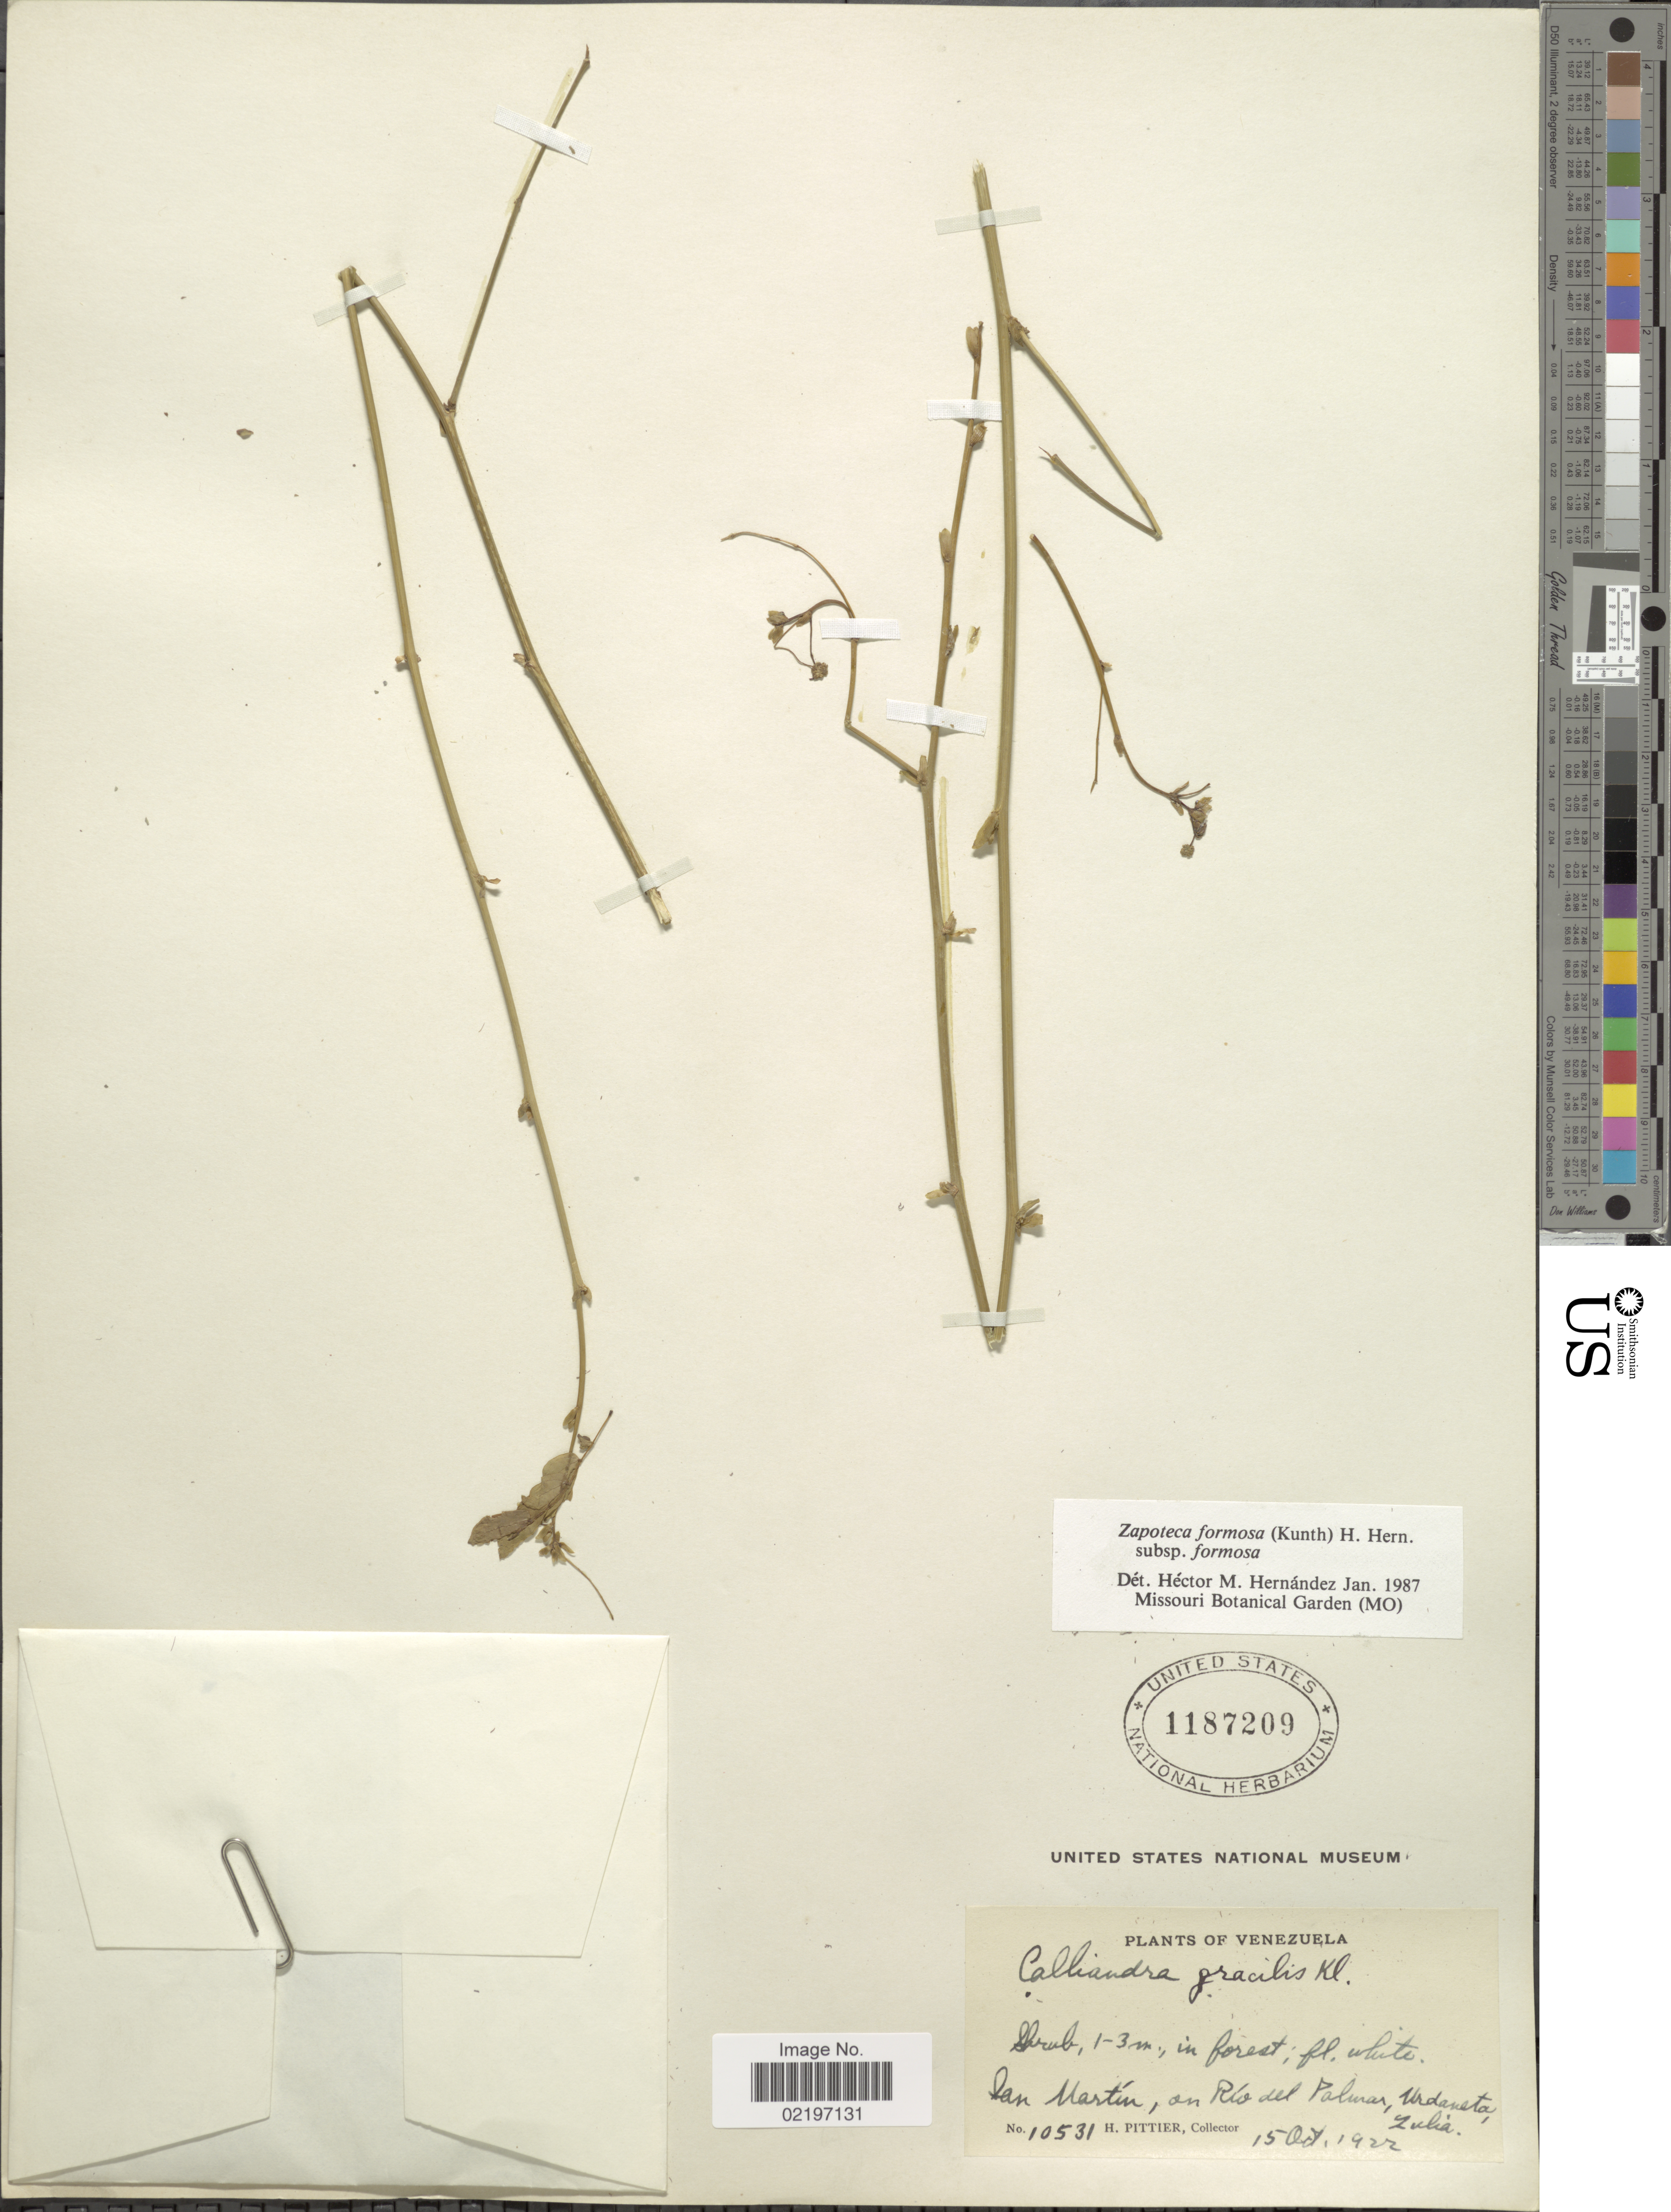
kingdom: Plantae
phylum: Tracheophyta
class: Magnoliopsida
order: Fabales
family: Fabaceae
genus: Zapoteca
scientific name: Zapoteca formosa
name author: (Kunth) H.M. Hern.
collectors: H. F. Pittier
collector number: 10531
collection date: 1922-10-15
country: Venezuela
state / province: Zulia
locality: San Martin, on Rio del Palmar, Urdanata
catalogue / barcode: US 1187209